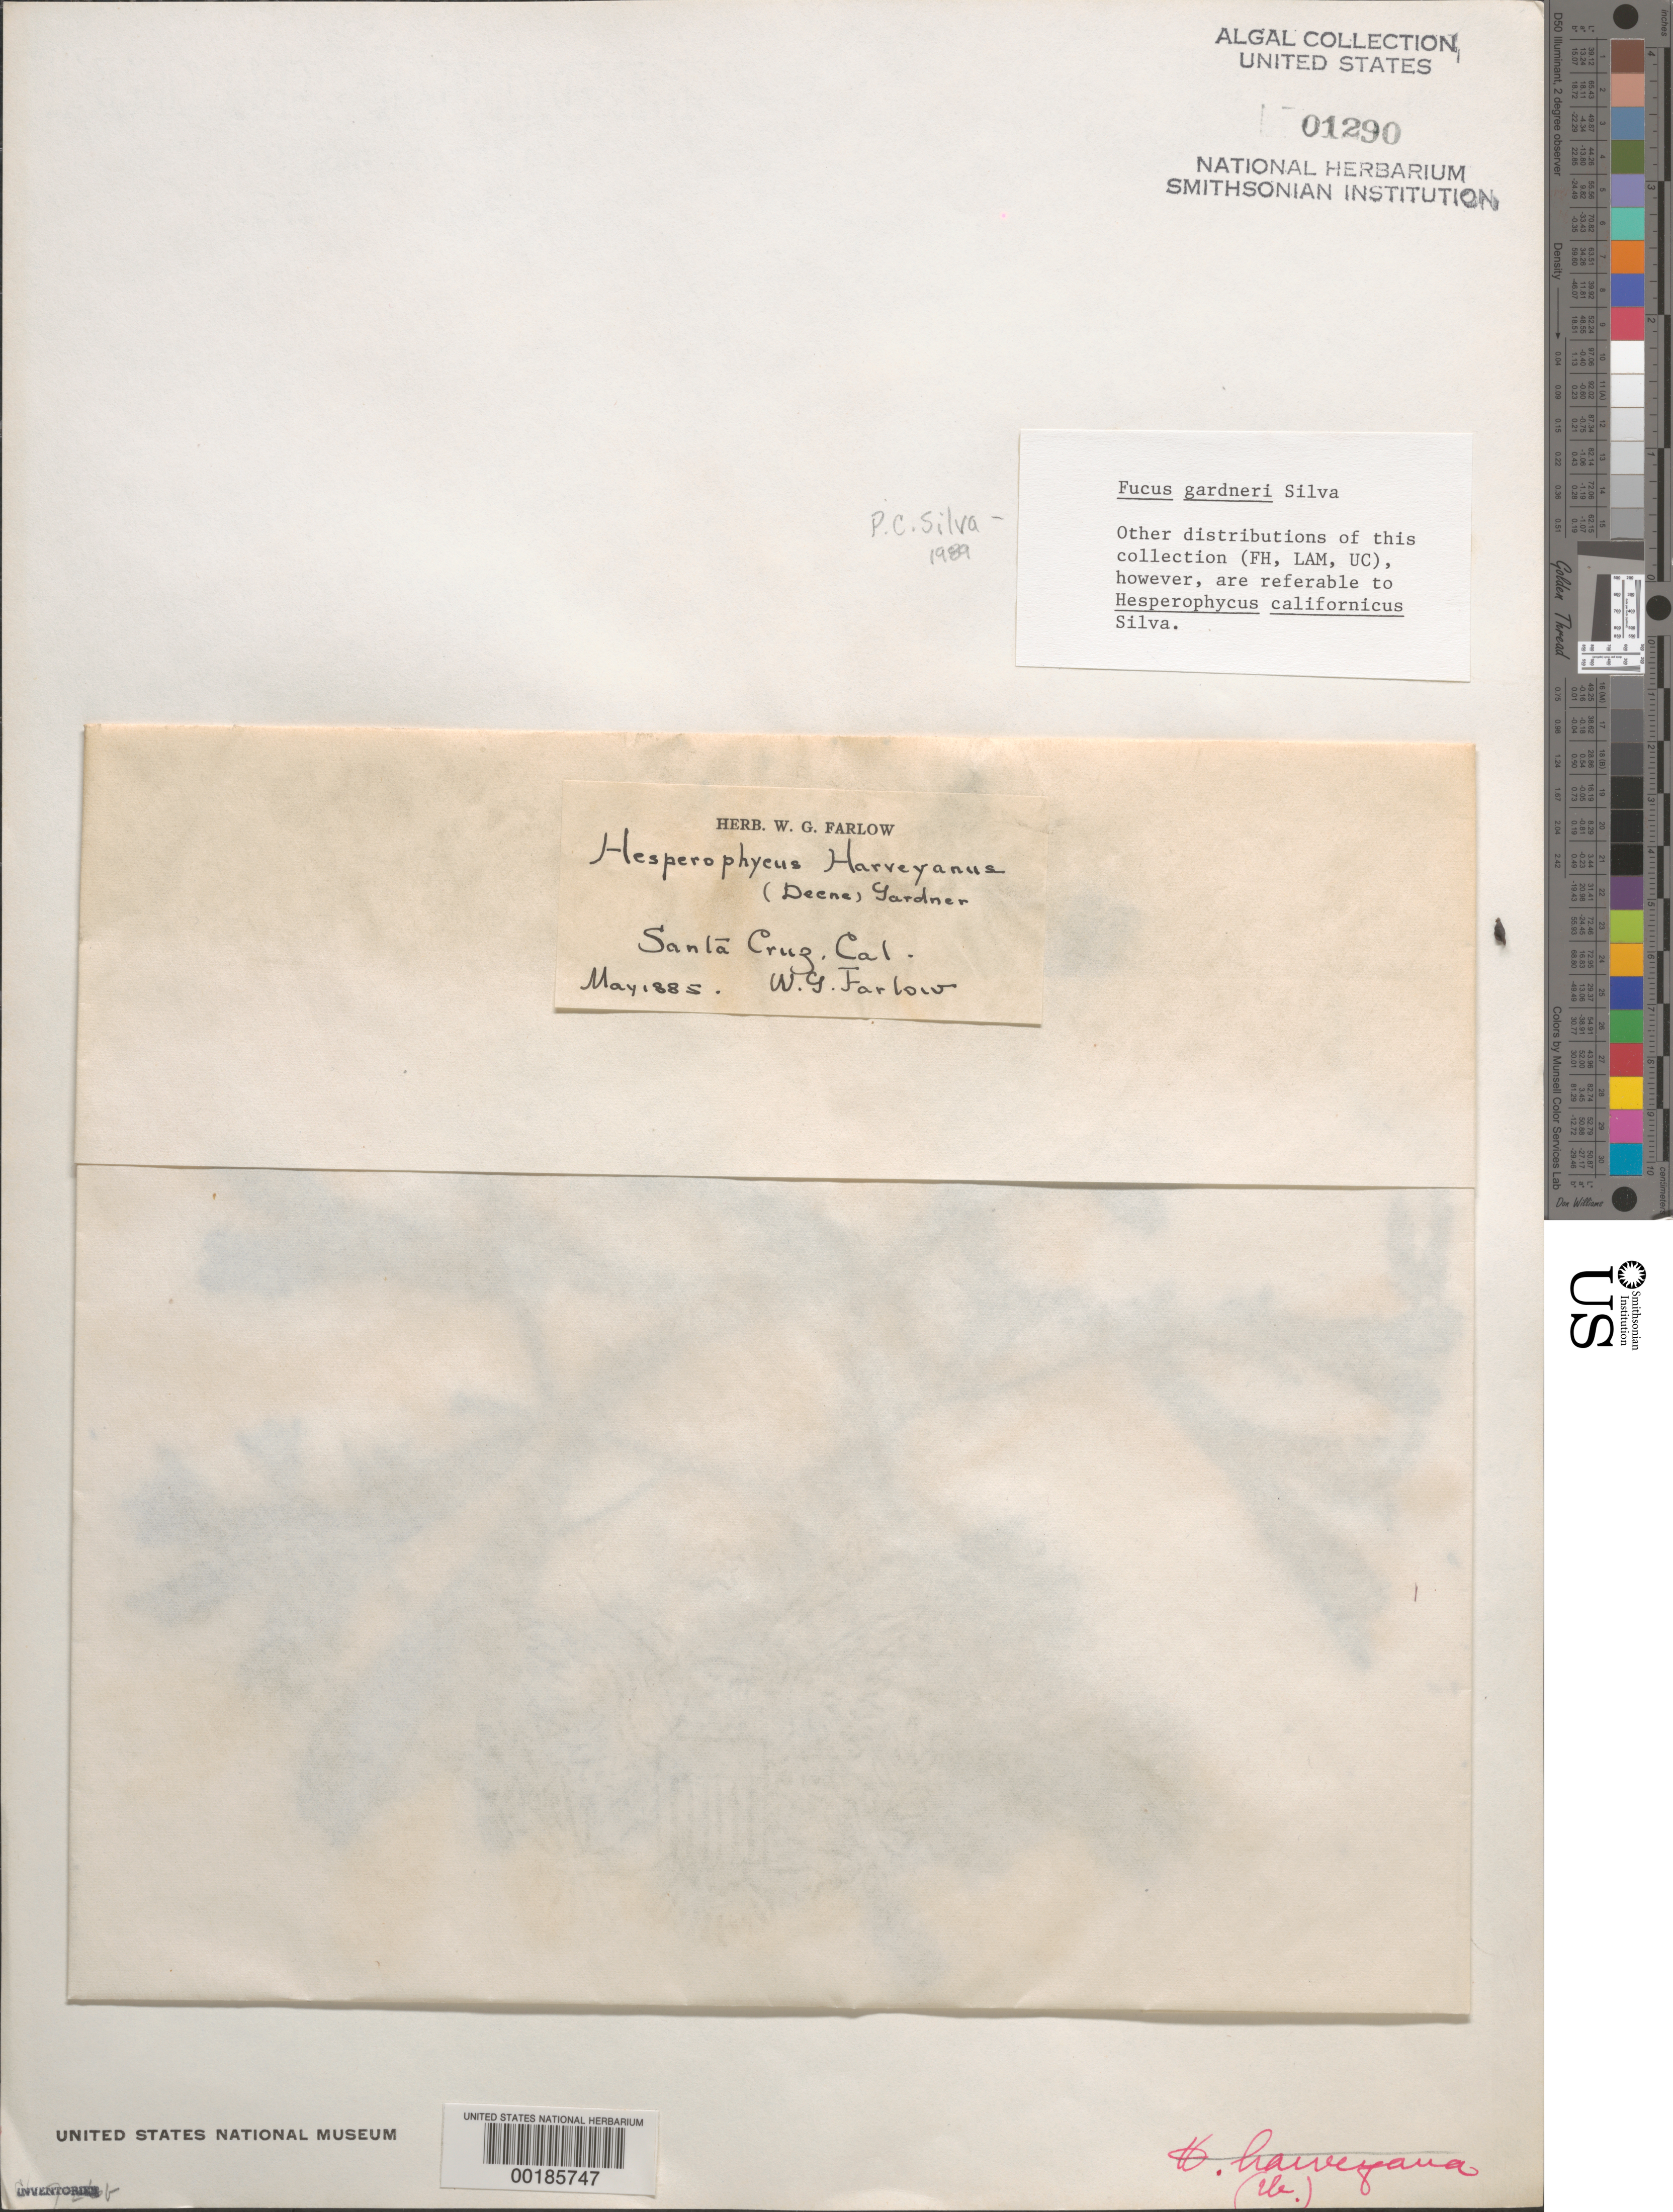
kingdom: Chromista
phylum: Ochrophyta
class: Phaeophyceae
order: Fucales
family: Fucaceae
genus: Fucus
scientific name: Fucus distichus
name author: L.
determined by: Algae name updating Project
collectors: W. G. Farlow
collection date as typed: May 1885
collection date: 1885-05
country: United States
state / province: California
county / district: Santa Cruz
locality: Santa Cruz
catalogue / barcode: US 1290